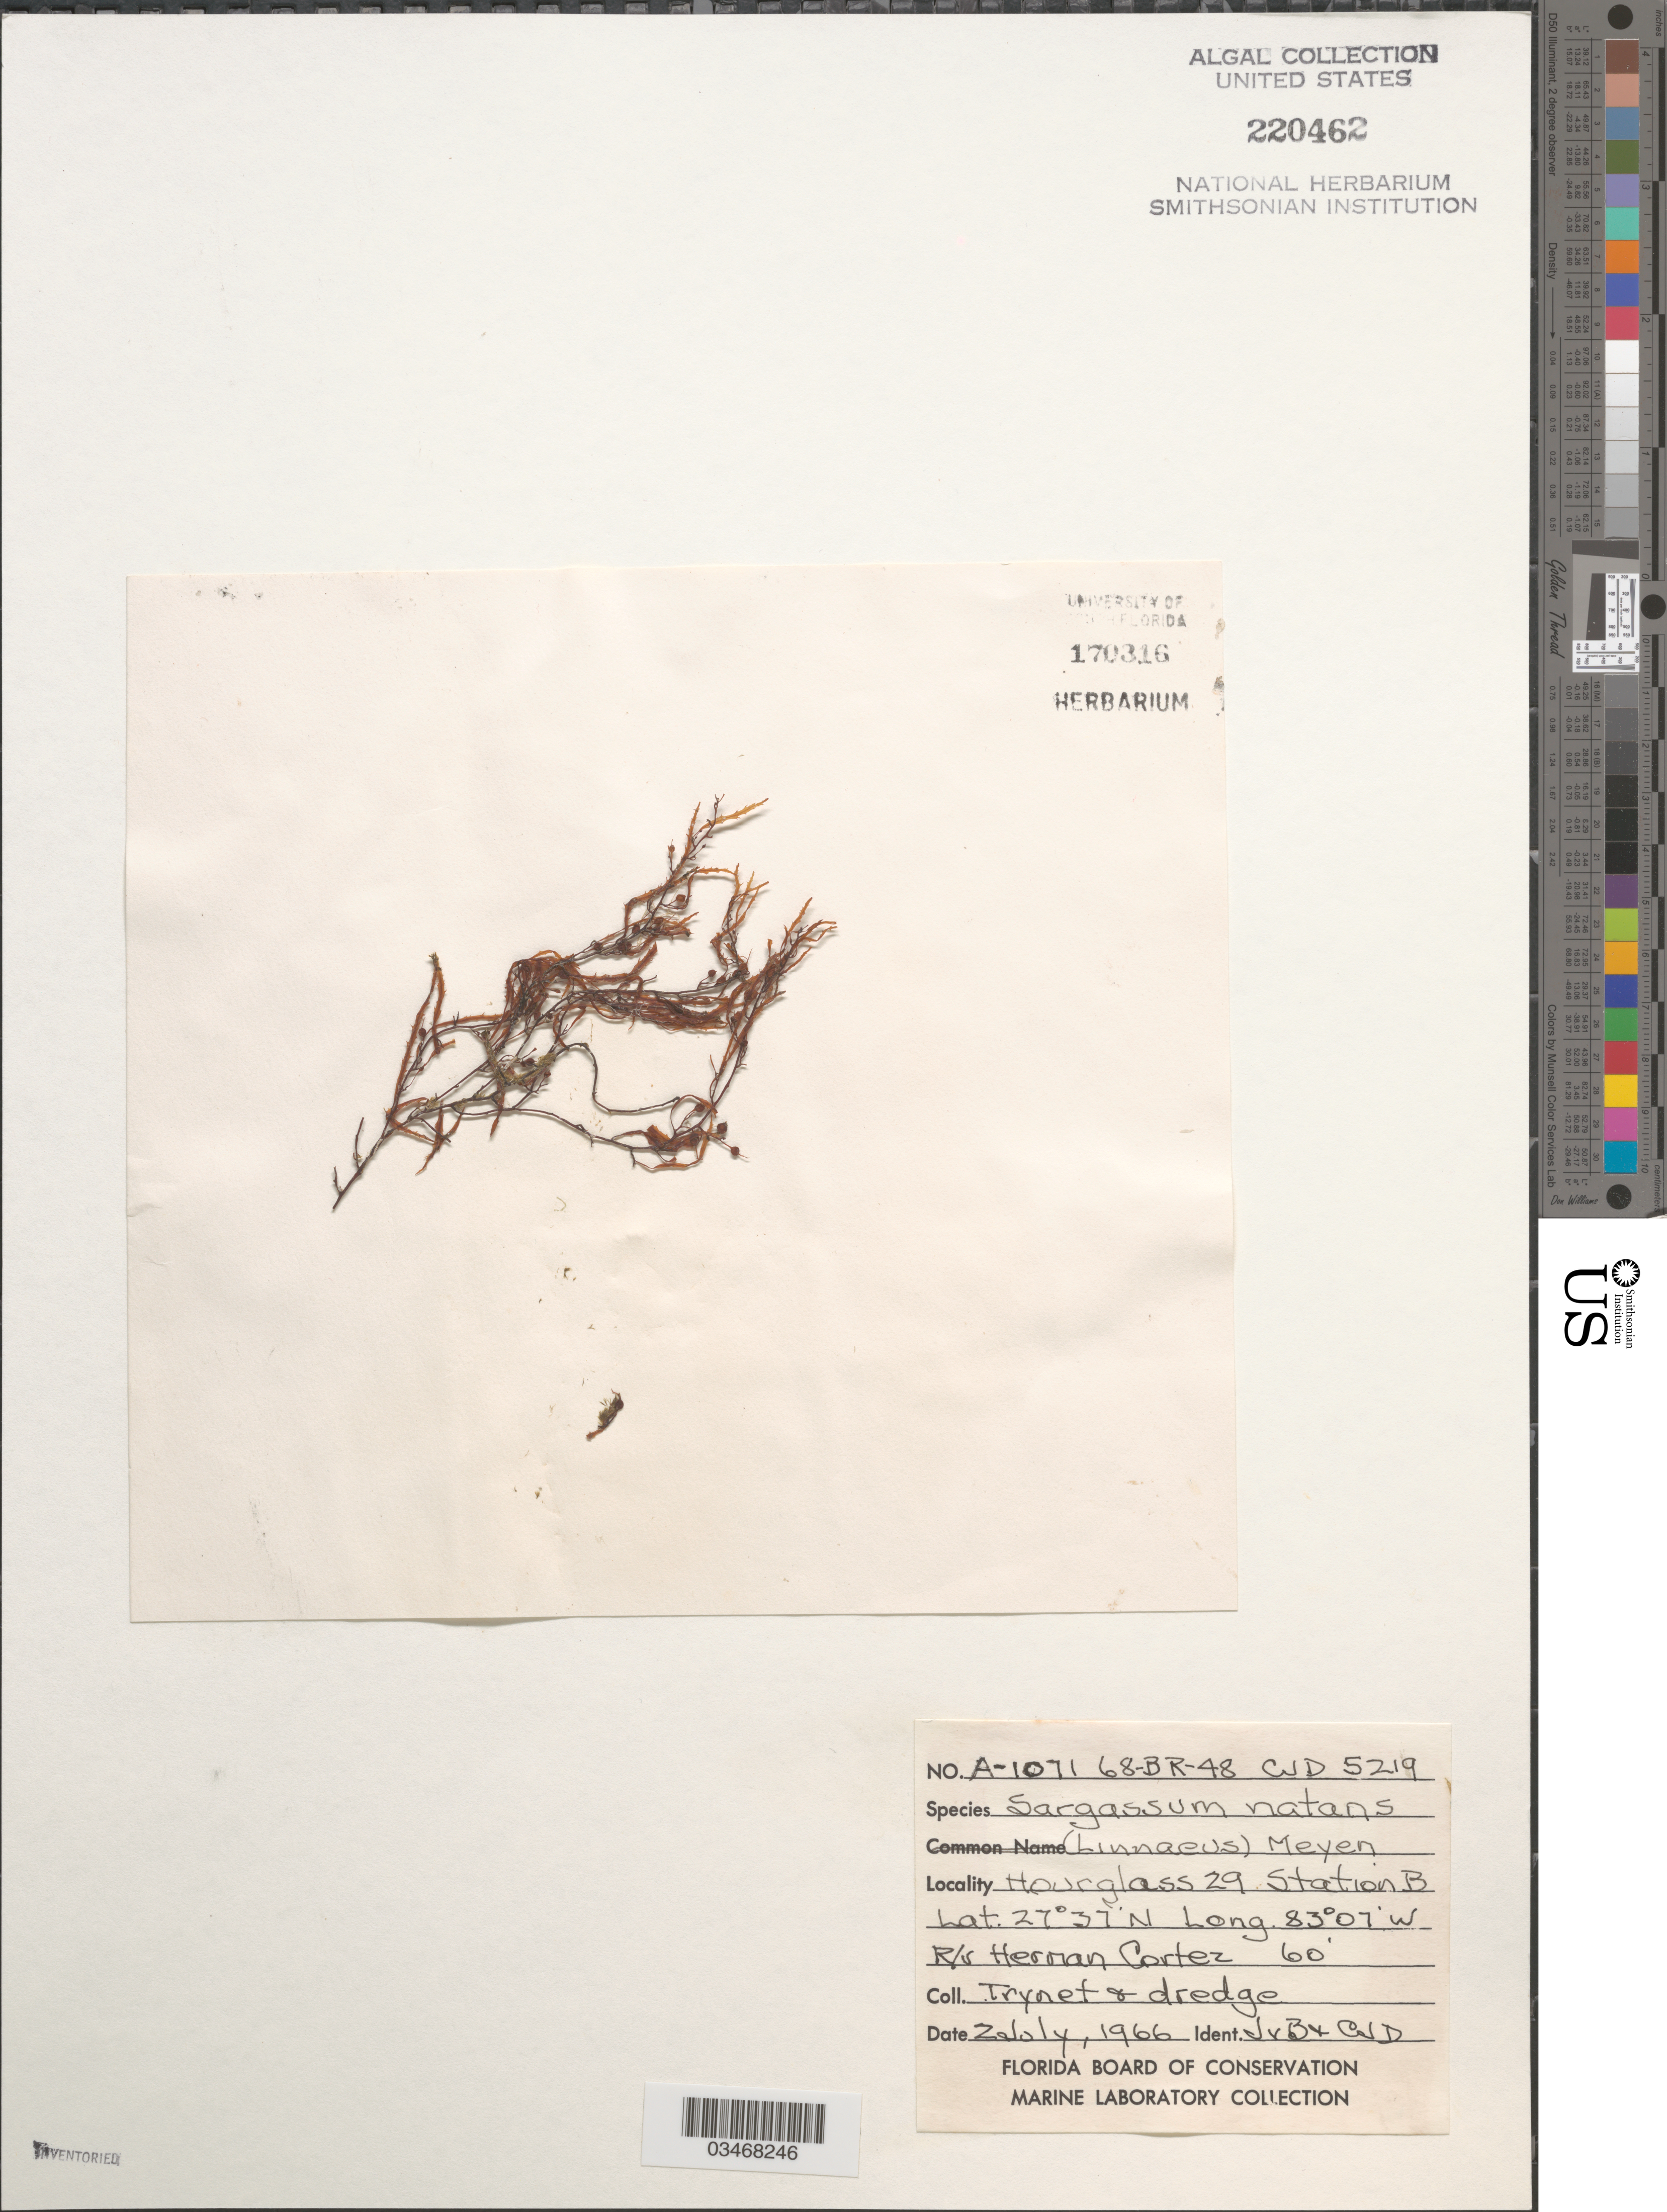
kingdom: Chromista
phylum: Ochrophyta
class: Phaeophyceae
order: Fucales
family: Sargassaceae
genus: Sargassum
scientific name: Sargassum natans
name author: (L.) Gaillon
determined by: Dawes, C. J.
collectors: J. v. B. & C. J. Dawes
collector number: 5219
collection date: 1966-07-02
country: United States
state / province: Florida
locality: Florida Board of Conservation Hourglass 29 Station B. Trynet & dredge.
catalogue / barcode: US 220462